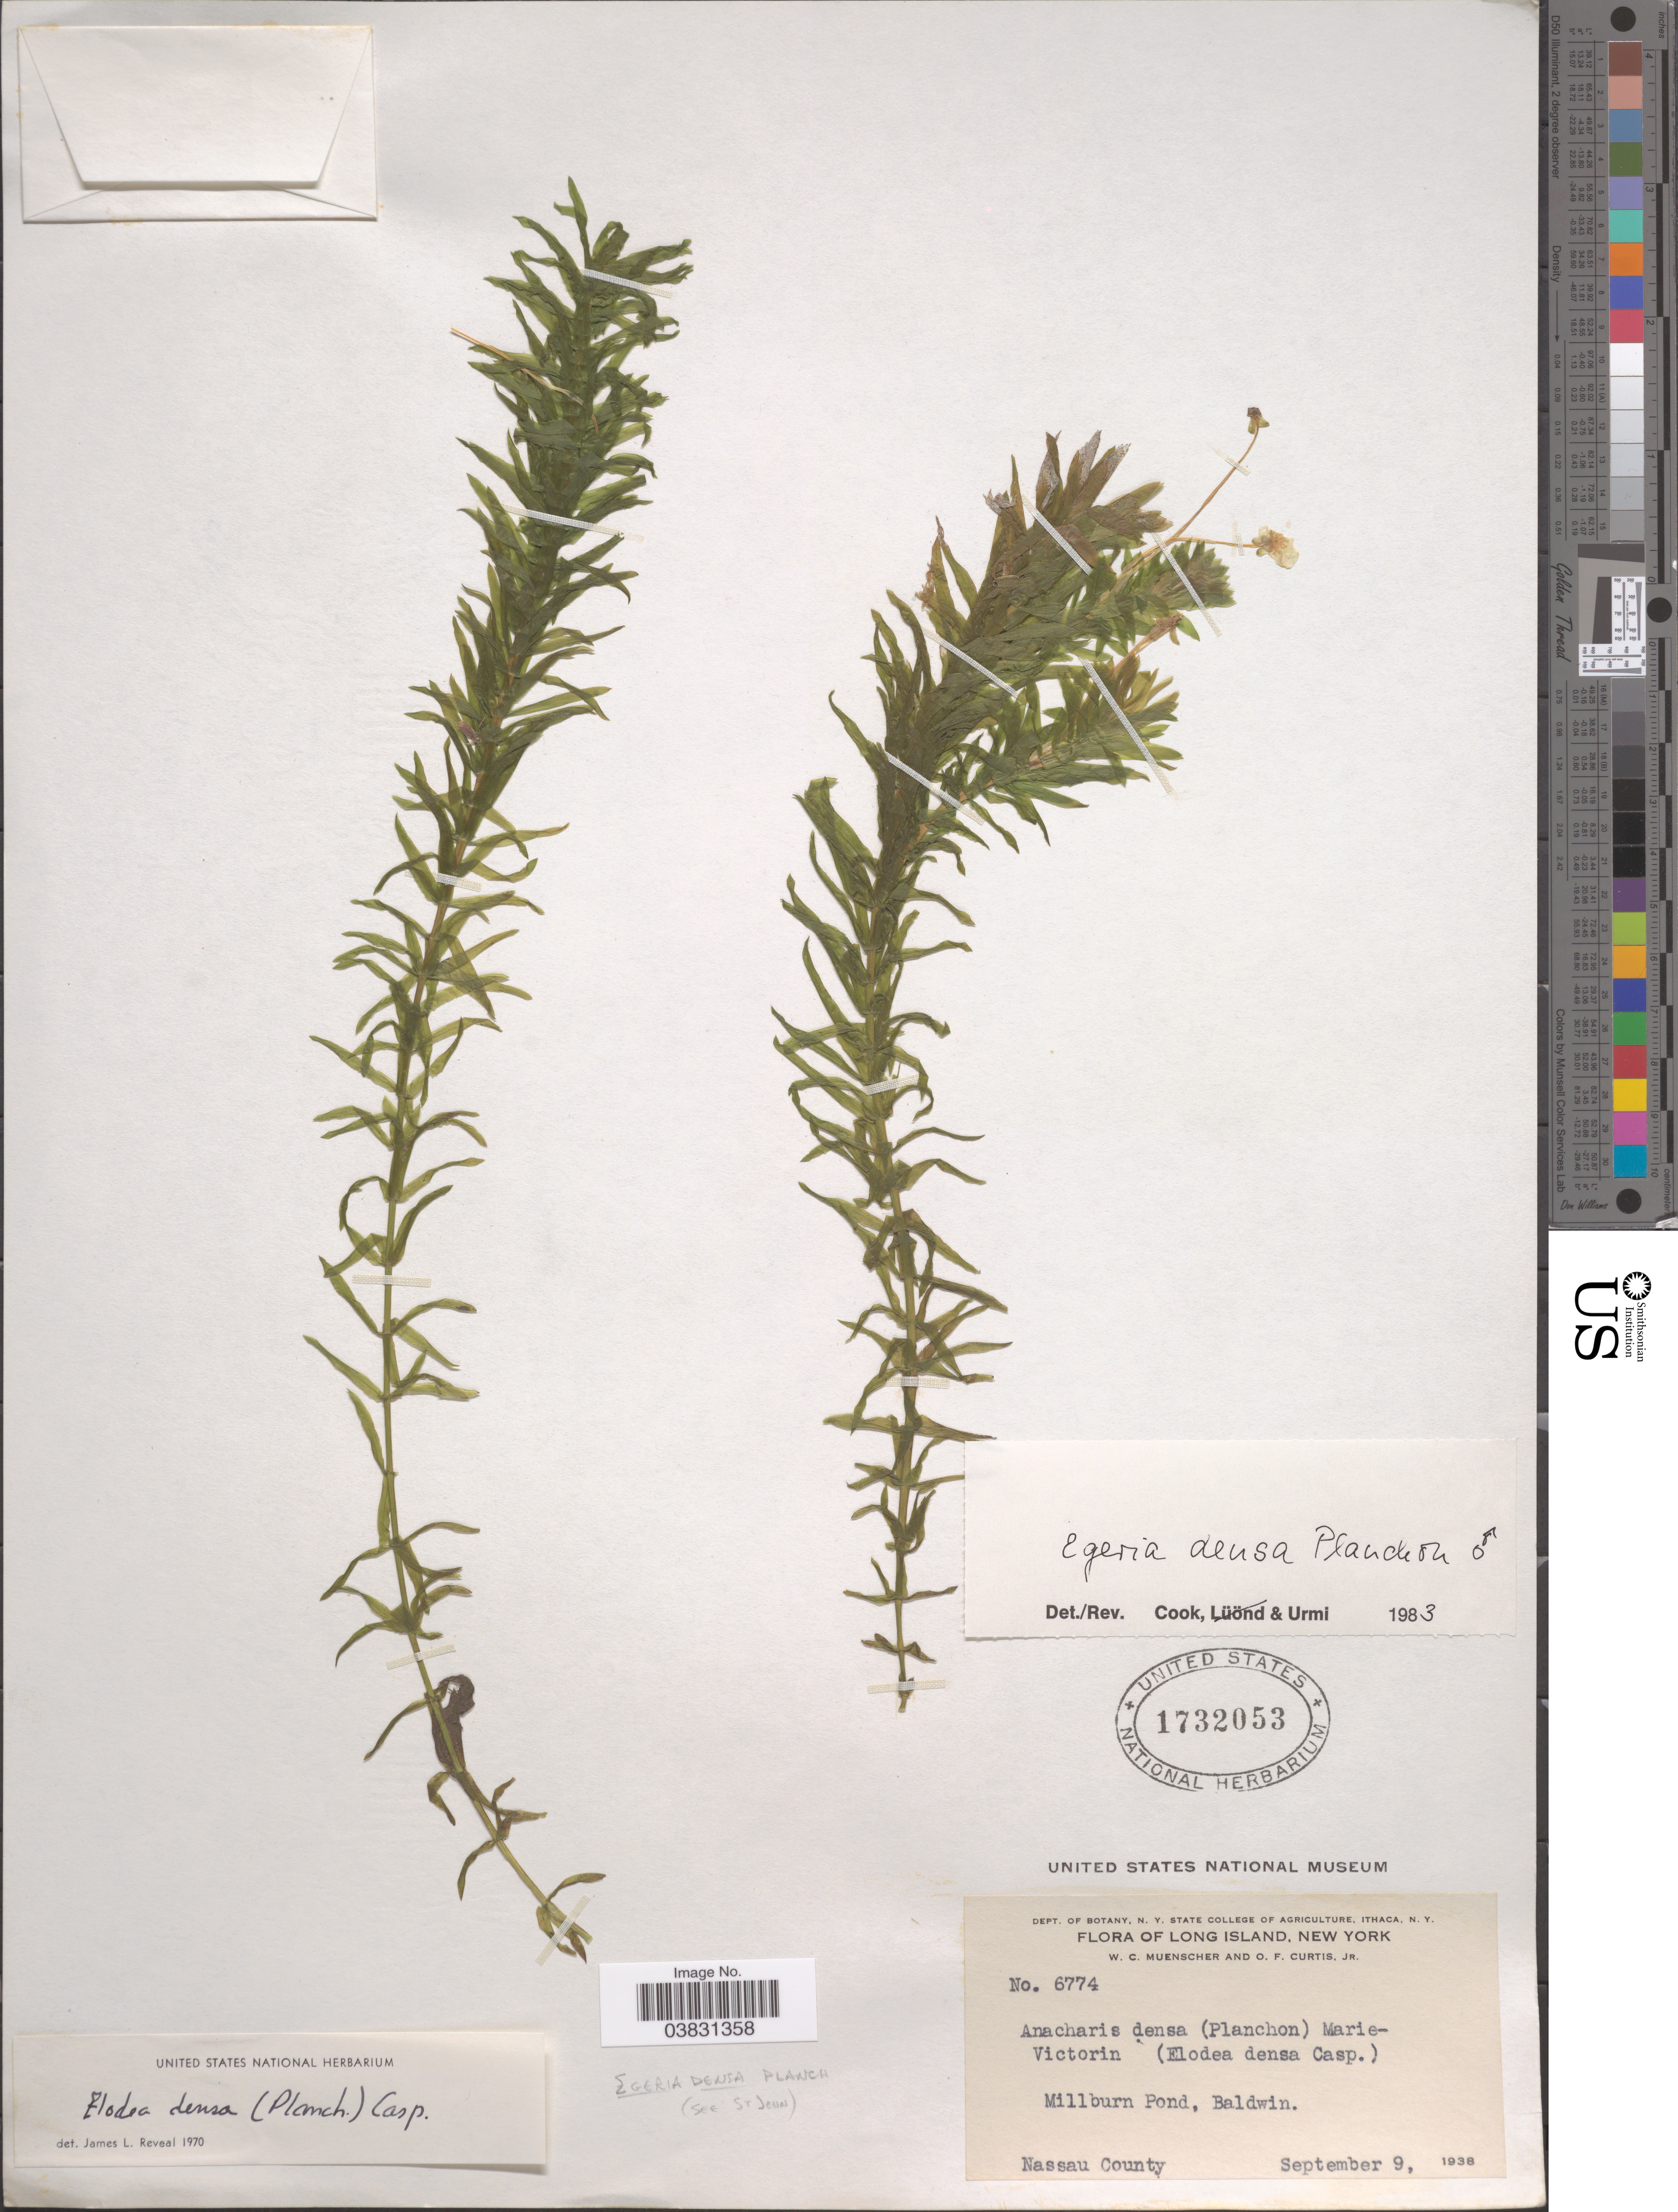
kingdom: Plantae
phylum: Tracheophyta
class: Liliopsida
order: Alismatales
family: Hydrocharitaceae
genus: Egeria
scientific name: Egeria densa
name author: Planch.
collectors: W. Muenscher & O. Curtis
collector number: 6774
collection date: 1938-09-09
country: United States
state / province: New York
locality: Long Island. Millburn Pond, Baldwin. Nassau County.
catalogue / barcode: US 1732053